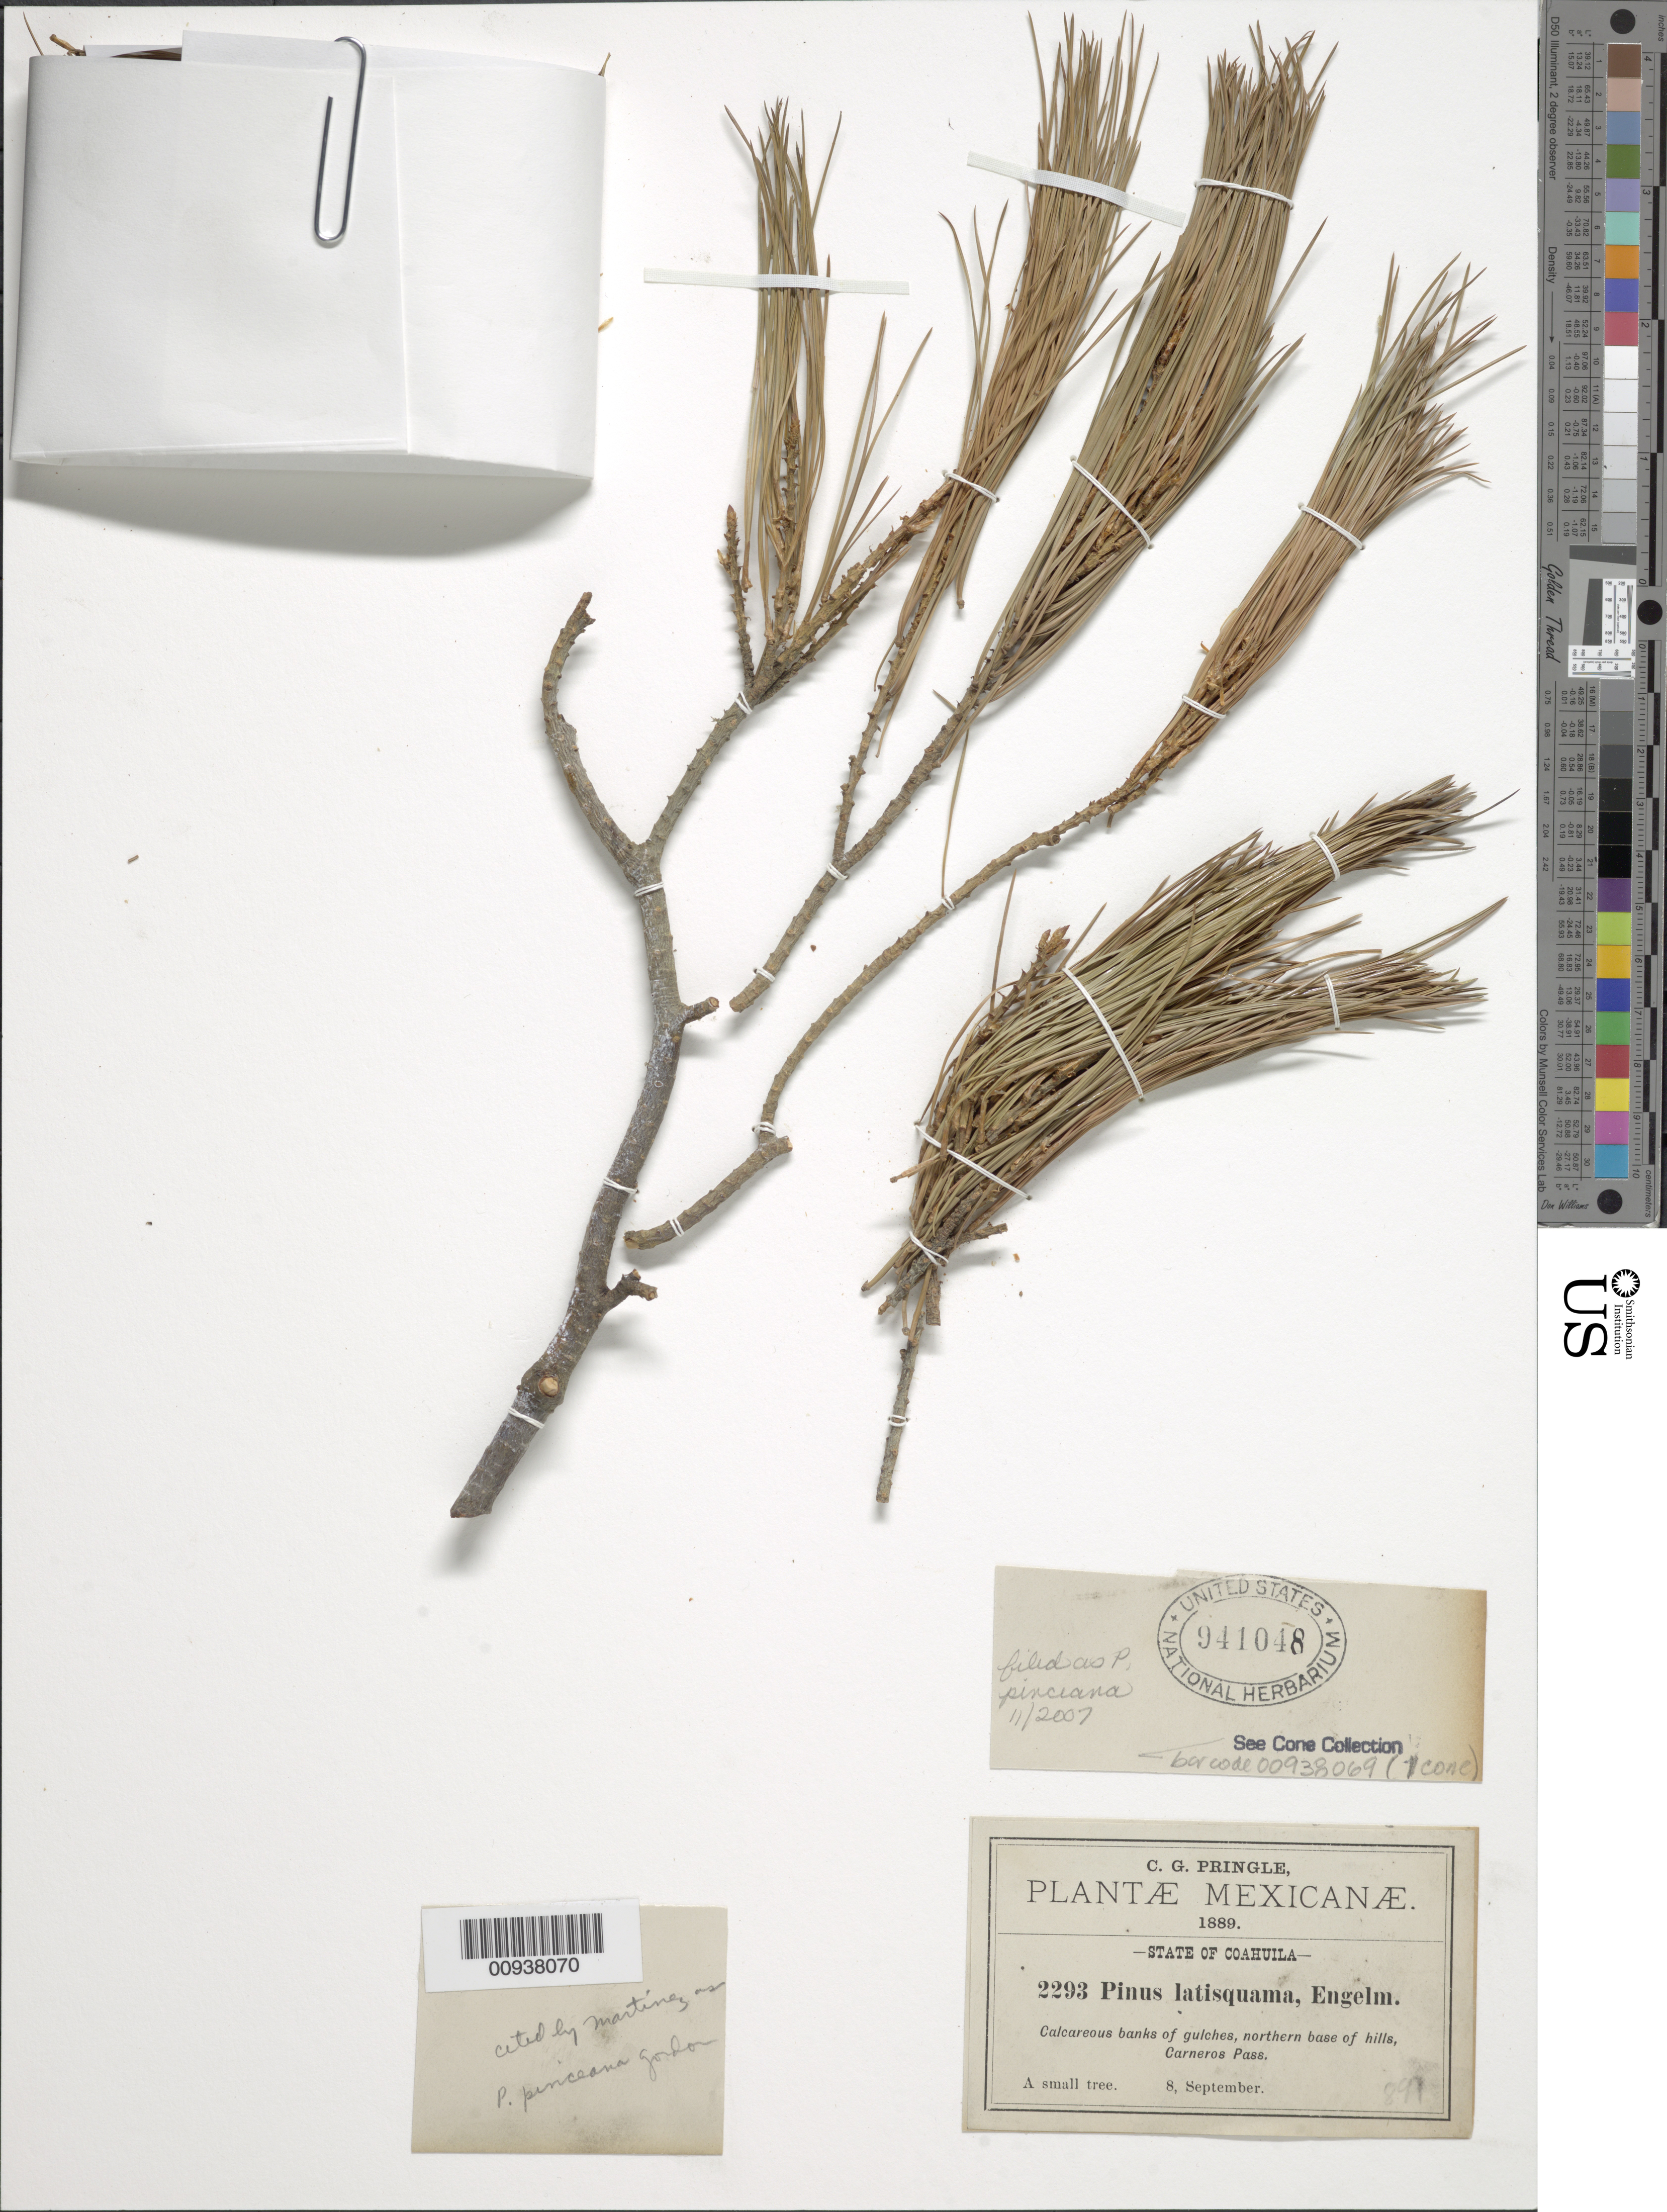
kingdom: Plantae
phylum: Tracheophyta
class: Pinopsida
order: Pinales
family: Pinaceae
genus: Pinus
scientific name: Pinus pinceana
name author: Gordon & Glend.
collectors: C. G. Pringle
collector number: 2293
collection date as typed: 08 Sep 1889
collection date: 1889-09-08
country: Mexico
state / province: Coahuila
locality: Carneros Pass.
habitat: Calcareous banks of gulches, northern base of hills.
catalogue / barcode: US 941048